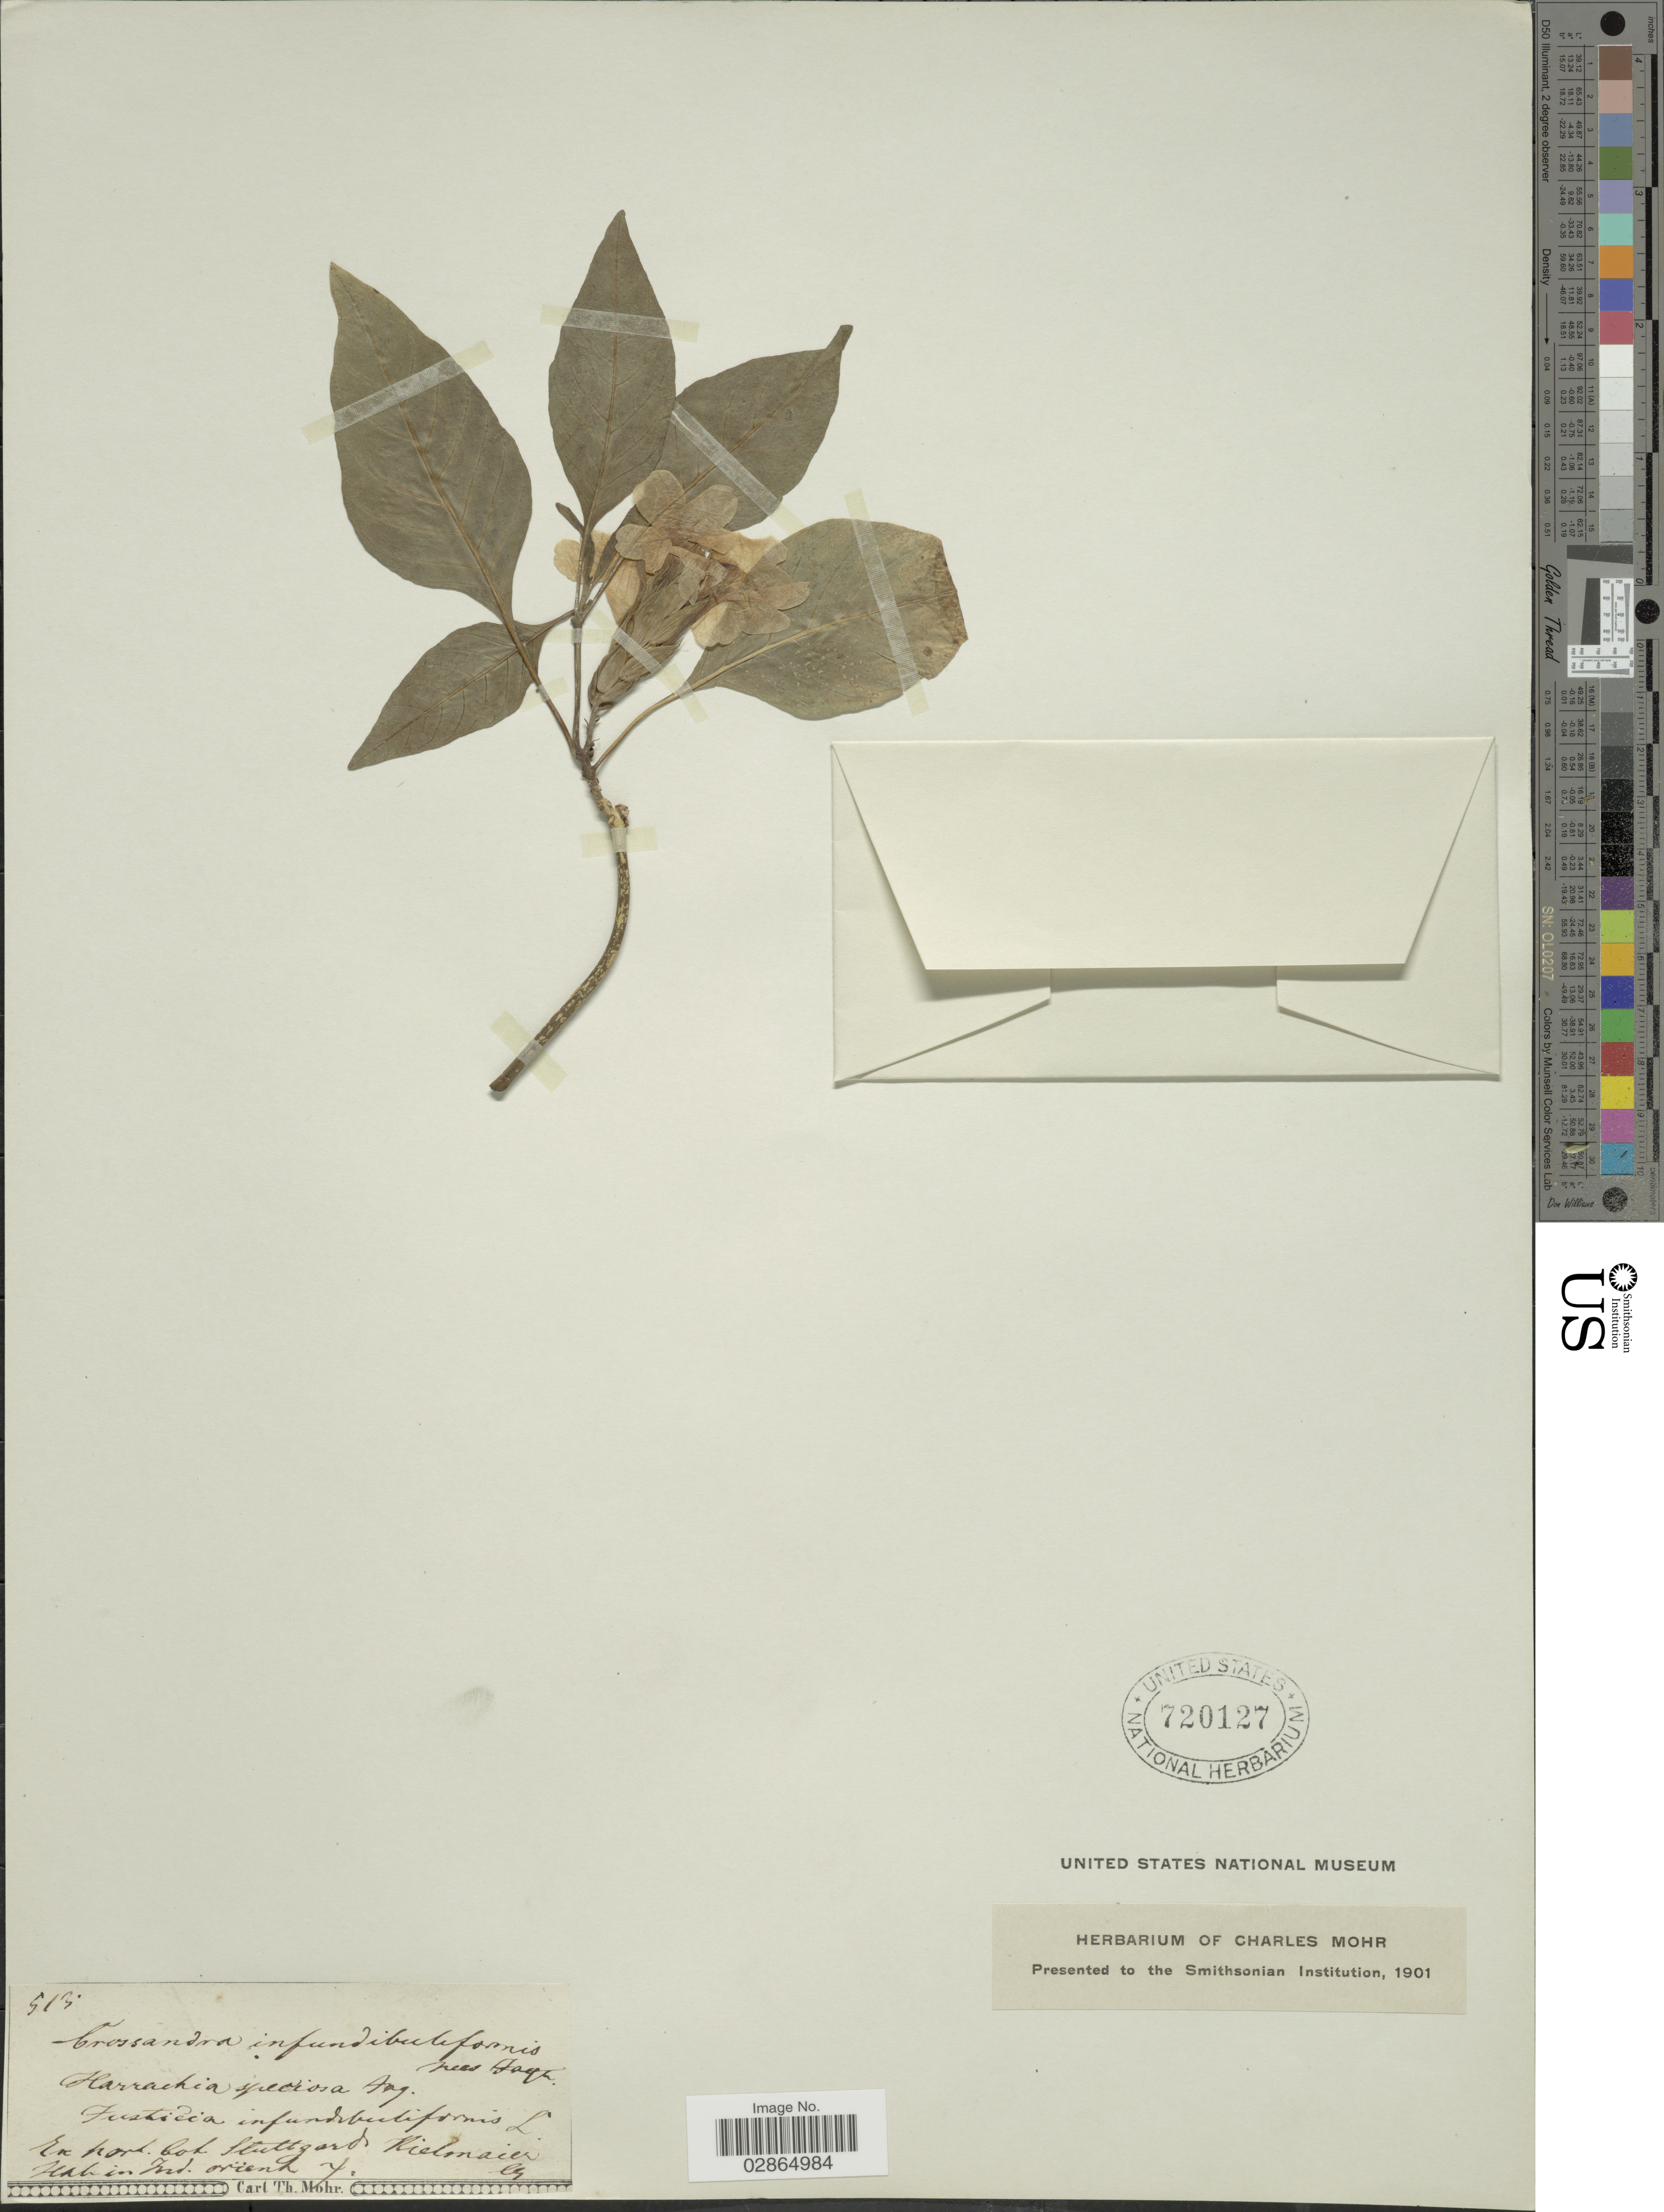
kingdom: Plantae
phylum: Tracheophyta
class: Magnoliopsida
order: Lamiales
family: Acanthaceae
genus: Crossandra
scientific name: Crossandra infundibuliformis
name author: (L.) Nees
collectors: Kielmaier, --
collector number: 513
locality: In Ind. orient. y.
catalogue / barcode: US 720127